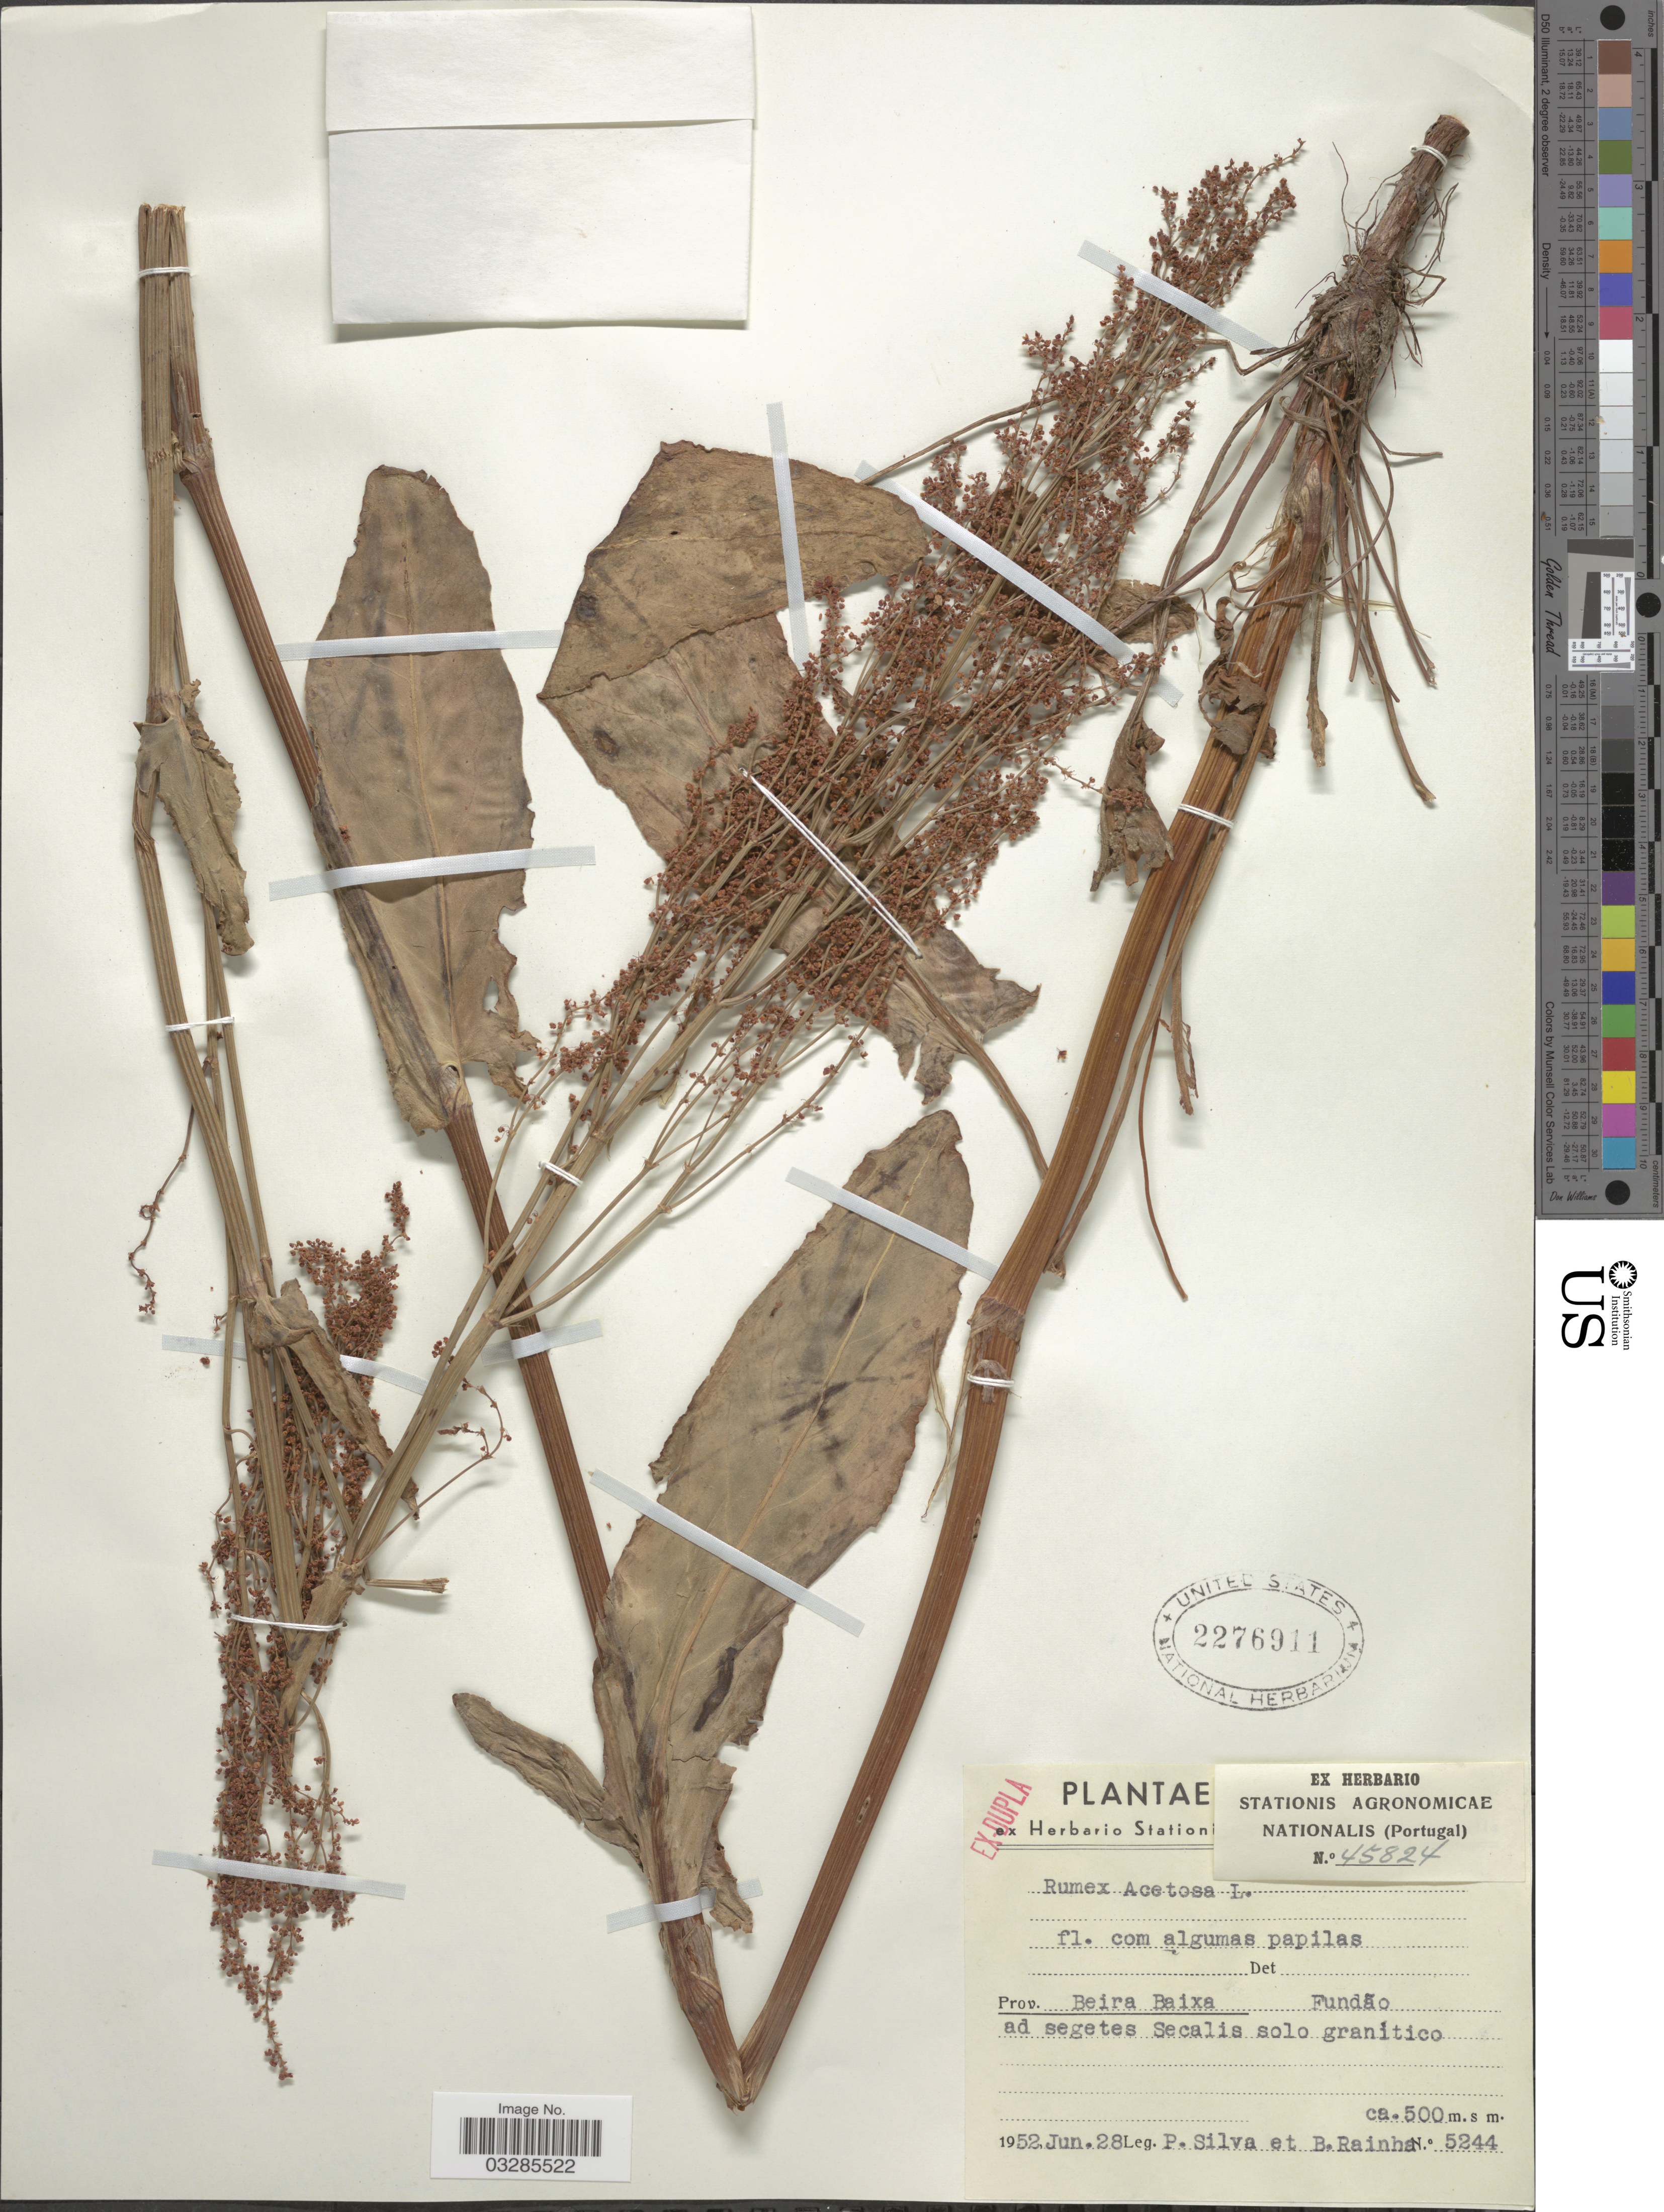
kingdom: Plantae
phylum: Tracheophyta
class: Magnoliopsida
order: Caryophyllales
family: Polygonaceae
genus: Rumex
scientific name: Rumex acetosa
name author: L.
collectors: P. Silva & B. Rainha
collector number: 5244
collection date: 1952-06-28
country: Portugal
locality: Prov. Beira Baixa Fundão.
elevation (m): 500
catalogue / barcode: US 2276911